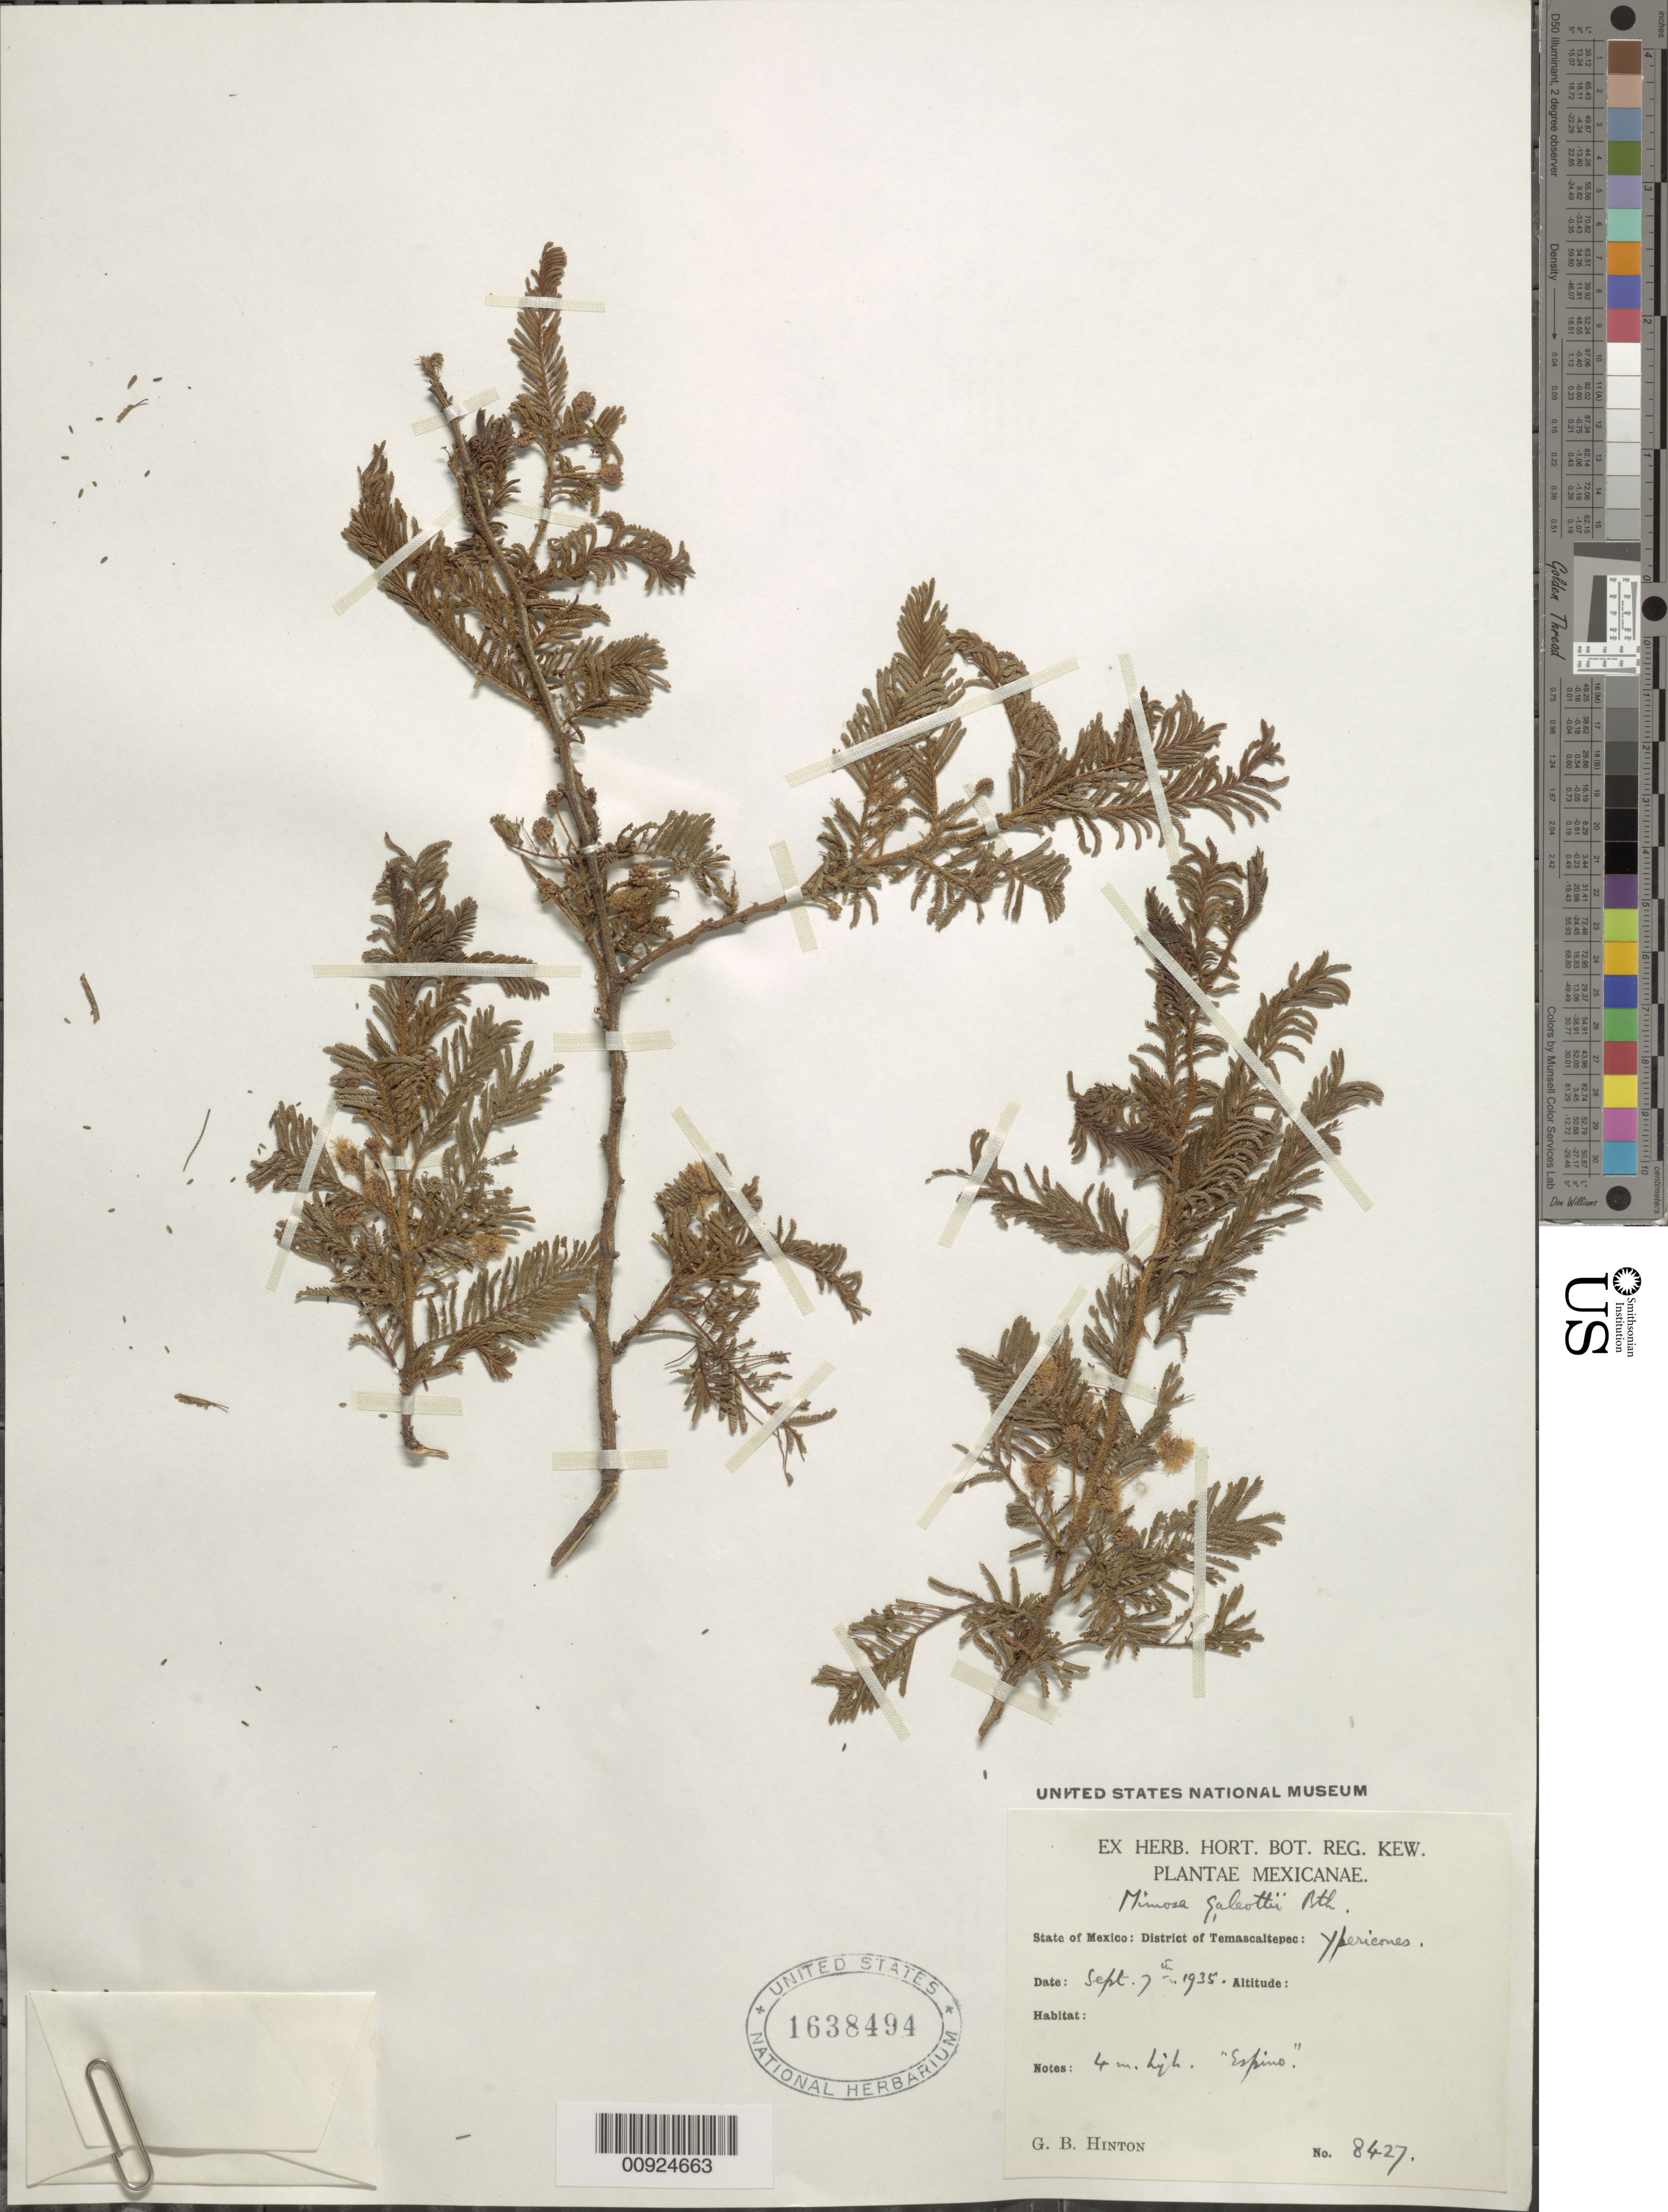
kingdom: Plantae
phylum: Tracheophyta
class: Magnoliopsida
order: Fabales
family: Fabaceae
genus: Mimosa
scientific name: Mimosa galeottii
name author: Benth.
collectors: G. B. Hinton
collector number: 8427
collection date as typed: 07 Sep 1935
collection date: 1935-09-07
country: Mexico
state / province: México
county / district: Temascaltepec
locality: State of Mexico: District of Temascaltepec: Ypericones.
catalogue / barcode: US 1638494